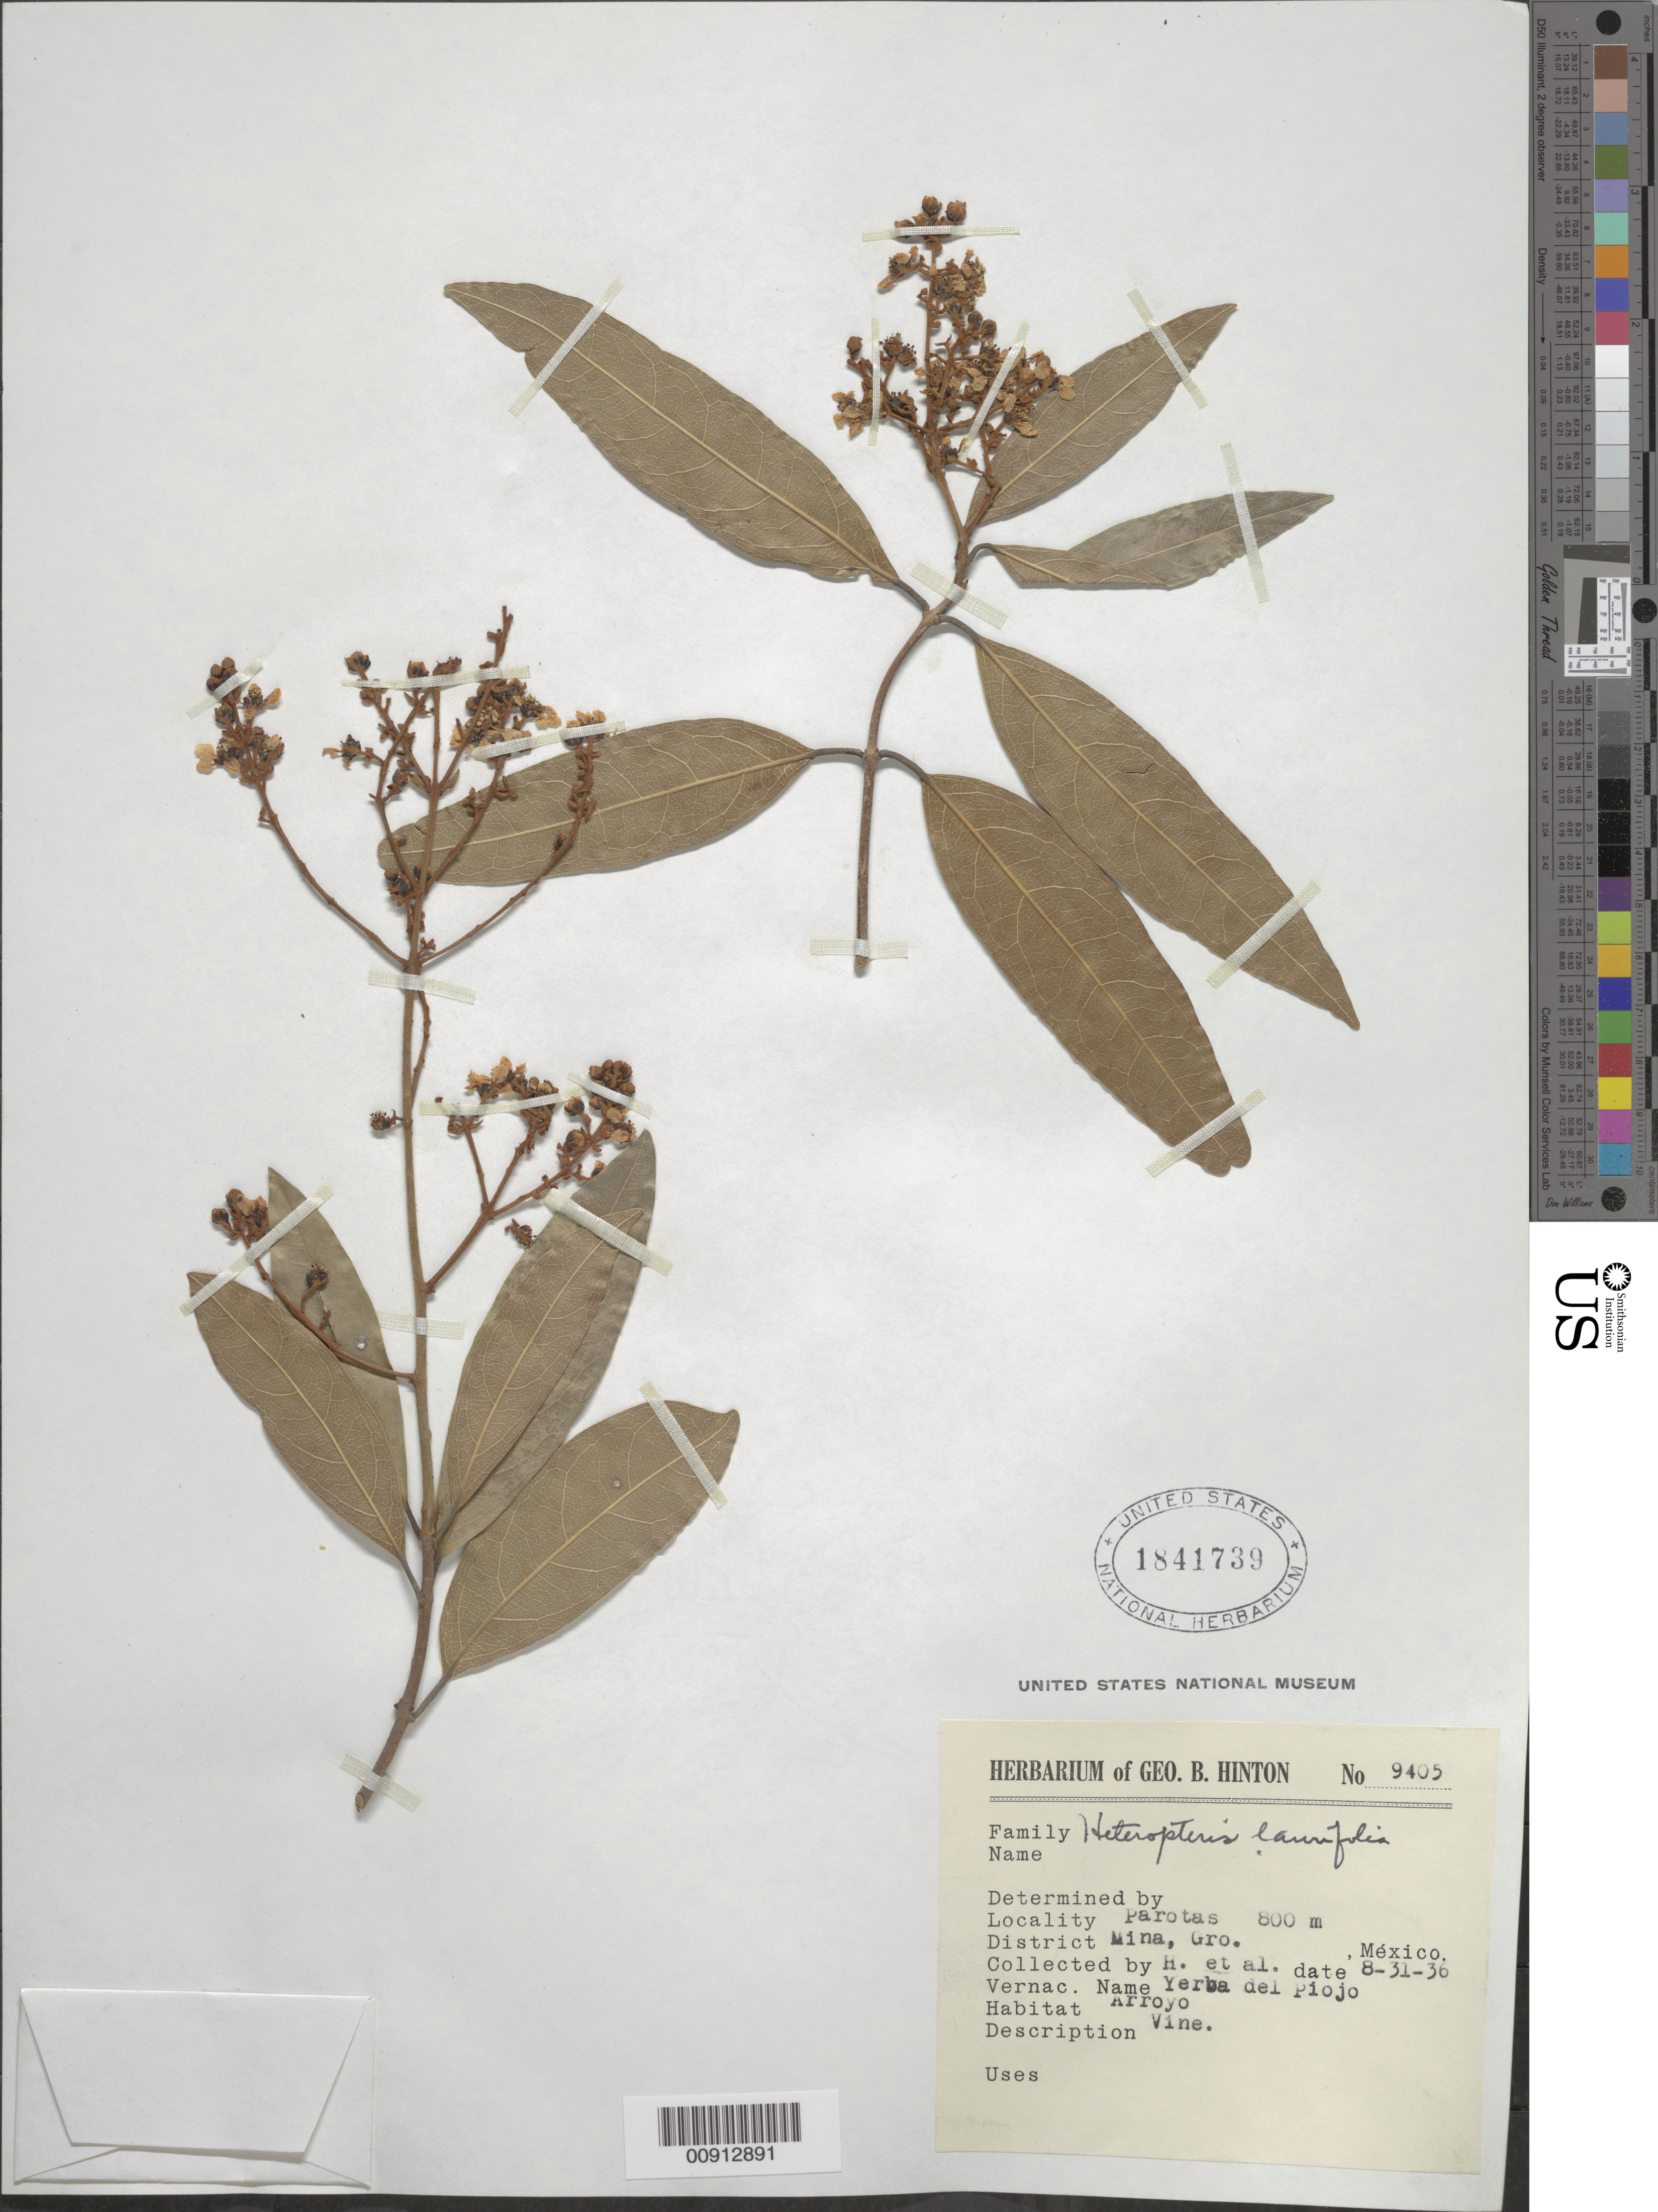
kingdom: Plantae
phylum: Tracheophyta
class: Magnoliopsida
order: Malpighiales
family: Malpighiaceae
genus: Heteropterys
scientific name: Heteropterys laurifolia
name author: (L.) A. Juss.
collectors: G. B. Hinton & et al.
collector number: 9405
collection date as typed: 31 Aug 1936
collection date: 1936-08-31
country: Mexico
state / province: Guerrero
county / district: Mina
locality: Parotas, District Mina, Guerrero.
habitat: Arroyo.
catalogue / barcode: US 1841739